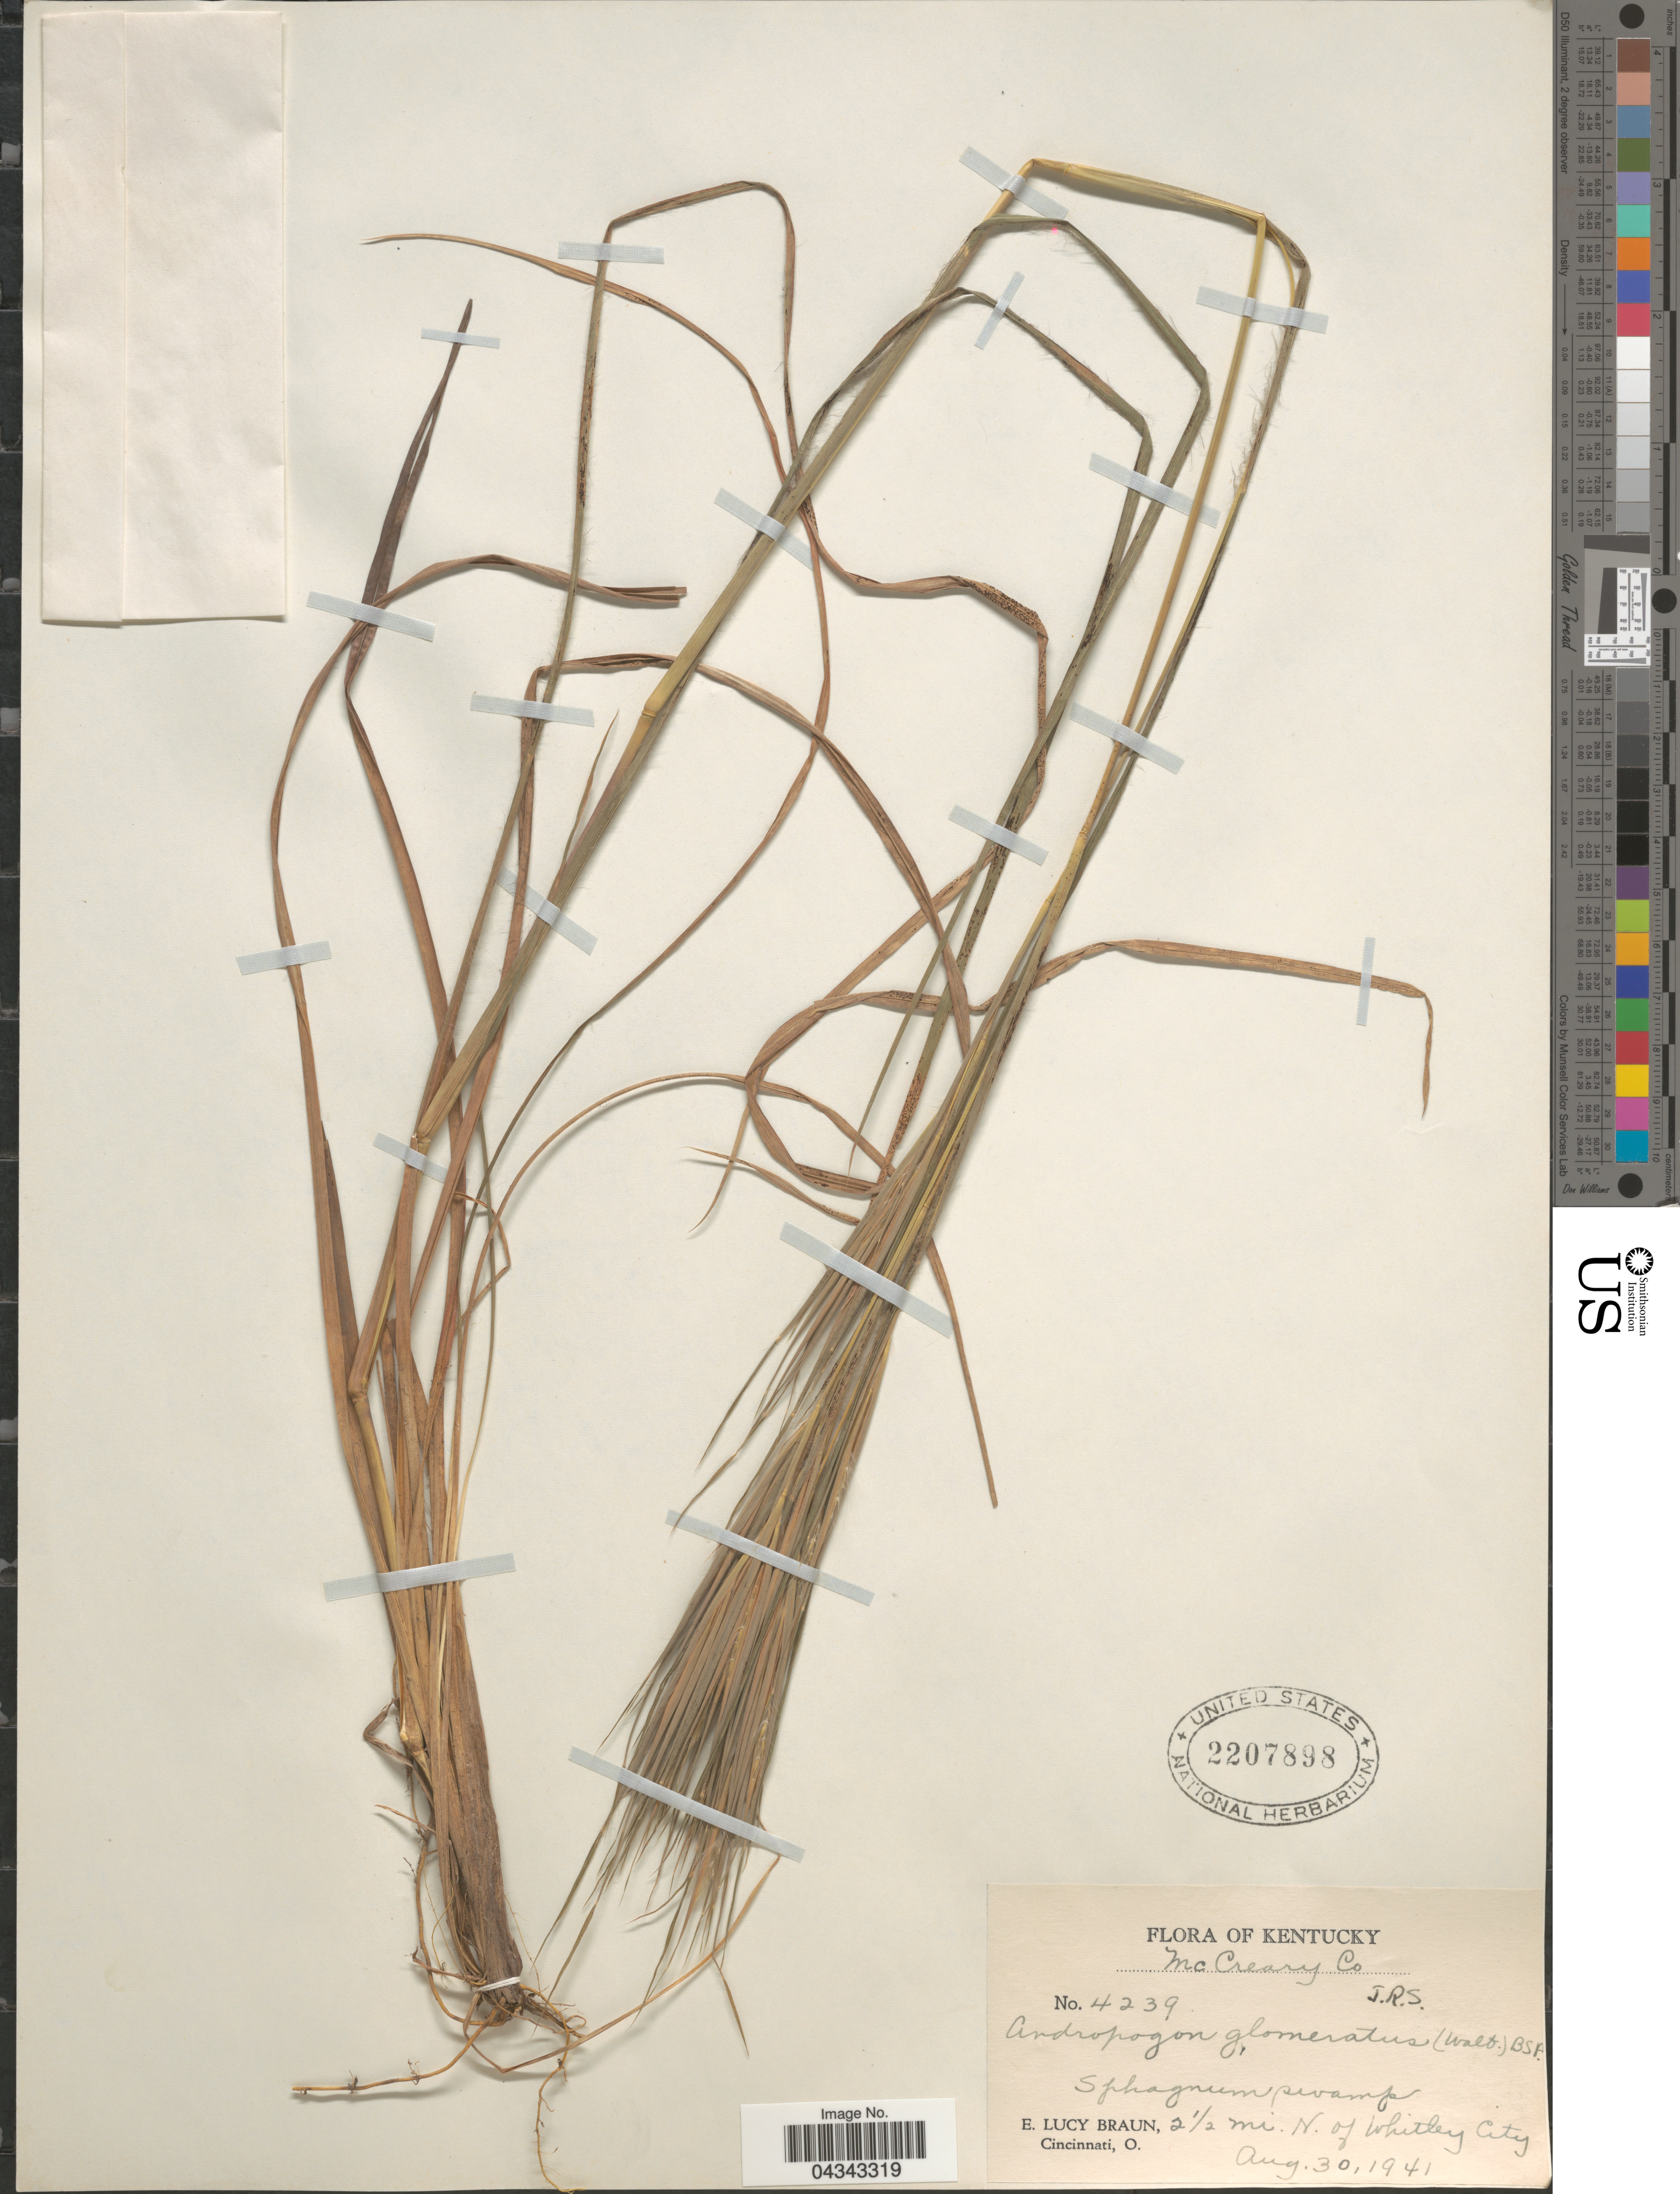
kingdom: Plantae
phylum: Tracheophyta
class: Liliopsida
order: Poales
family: Poaceae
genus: Andropogon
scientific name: Andropogon glomeratus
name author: (Walter) Britton, Stearns & Poggenb.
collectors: E. L. Braun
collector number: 4239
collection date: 1941-08-30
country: United States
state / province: Kentucky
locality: McCreary Co. 2½ mi. N. of Whitley City.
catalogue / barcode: US 2207898